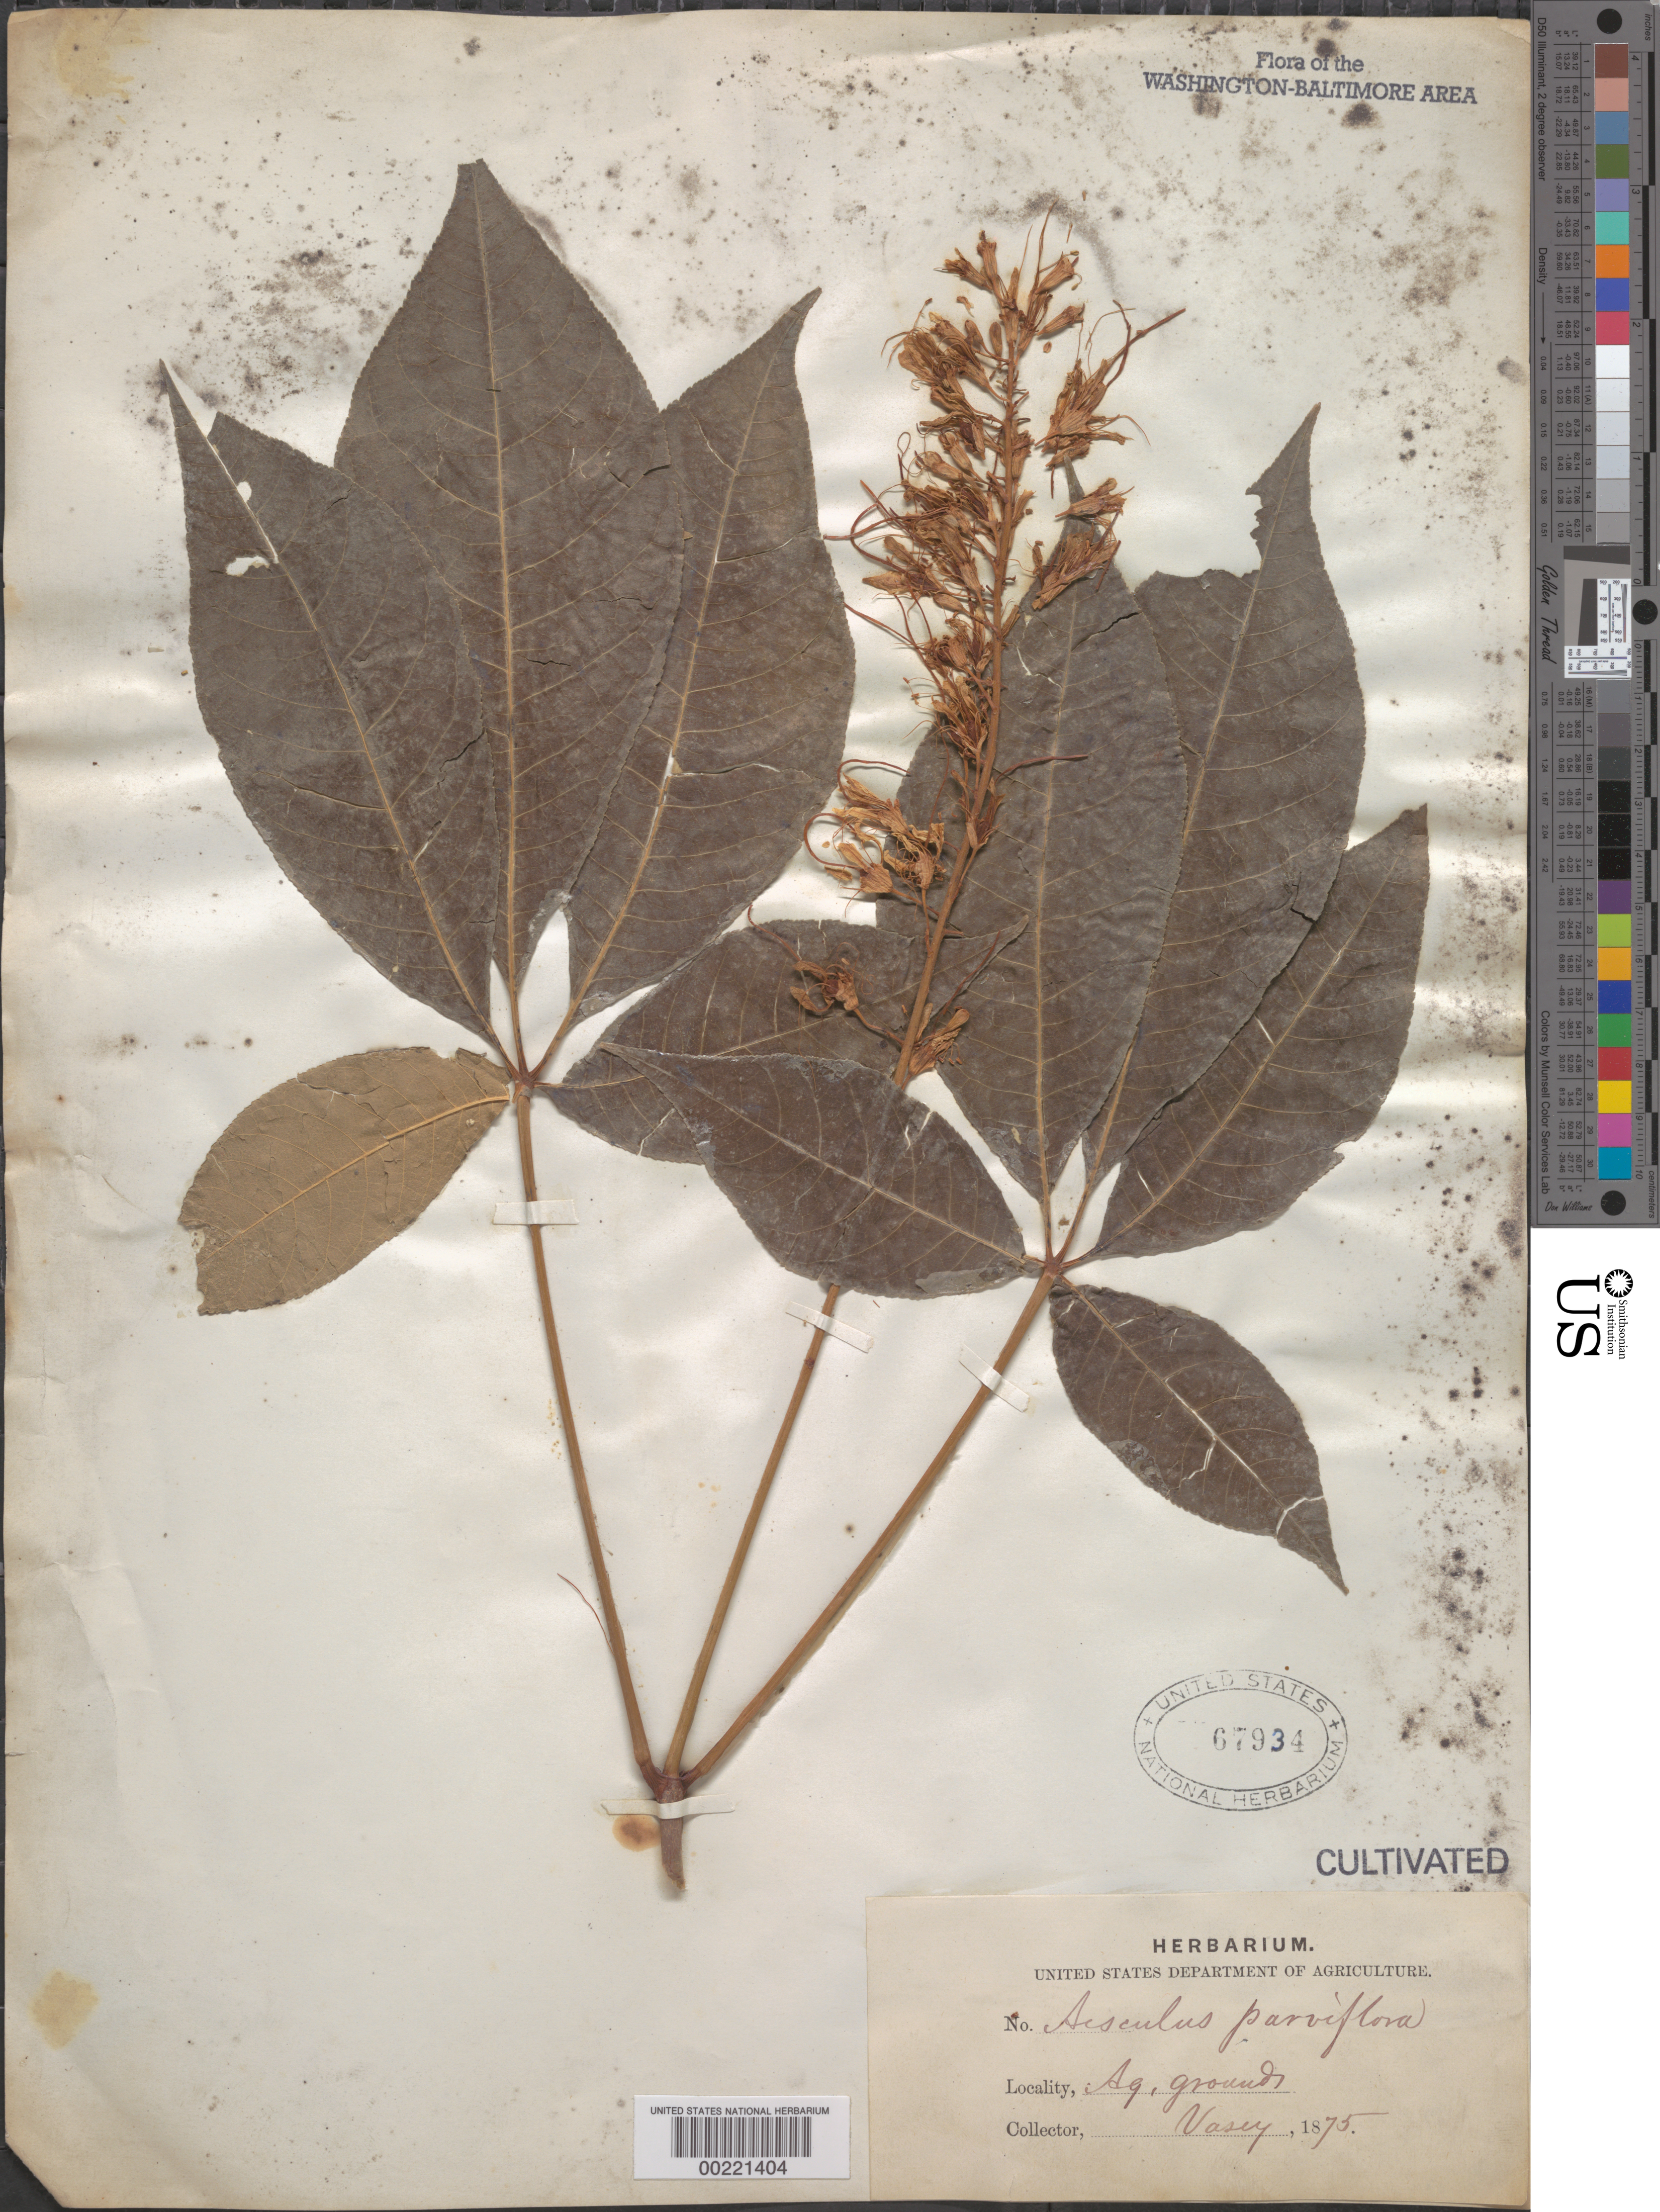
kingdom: Plantae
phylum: Tracheophyta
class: Magnoliopsida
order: Sapindales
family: Sapindaceae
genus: Aesculus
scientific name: Aesculus parviflora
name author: Walter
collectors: G. R. Vasey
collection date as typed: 1875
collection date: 1875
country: United States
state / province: District of Columbia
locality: Department of Agriculture grounds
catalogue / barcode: US 67934